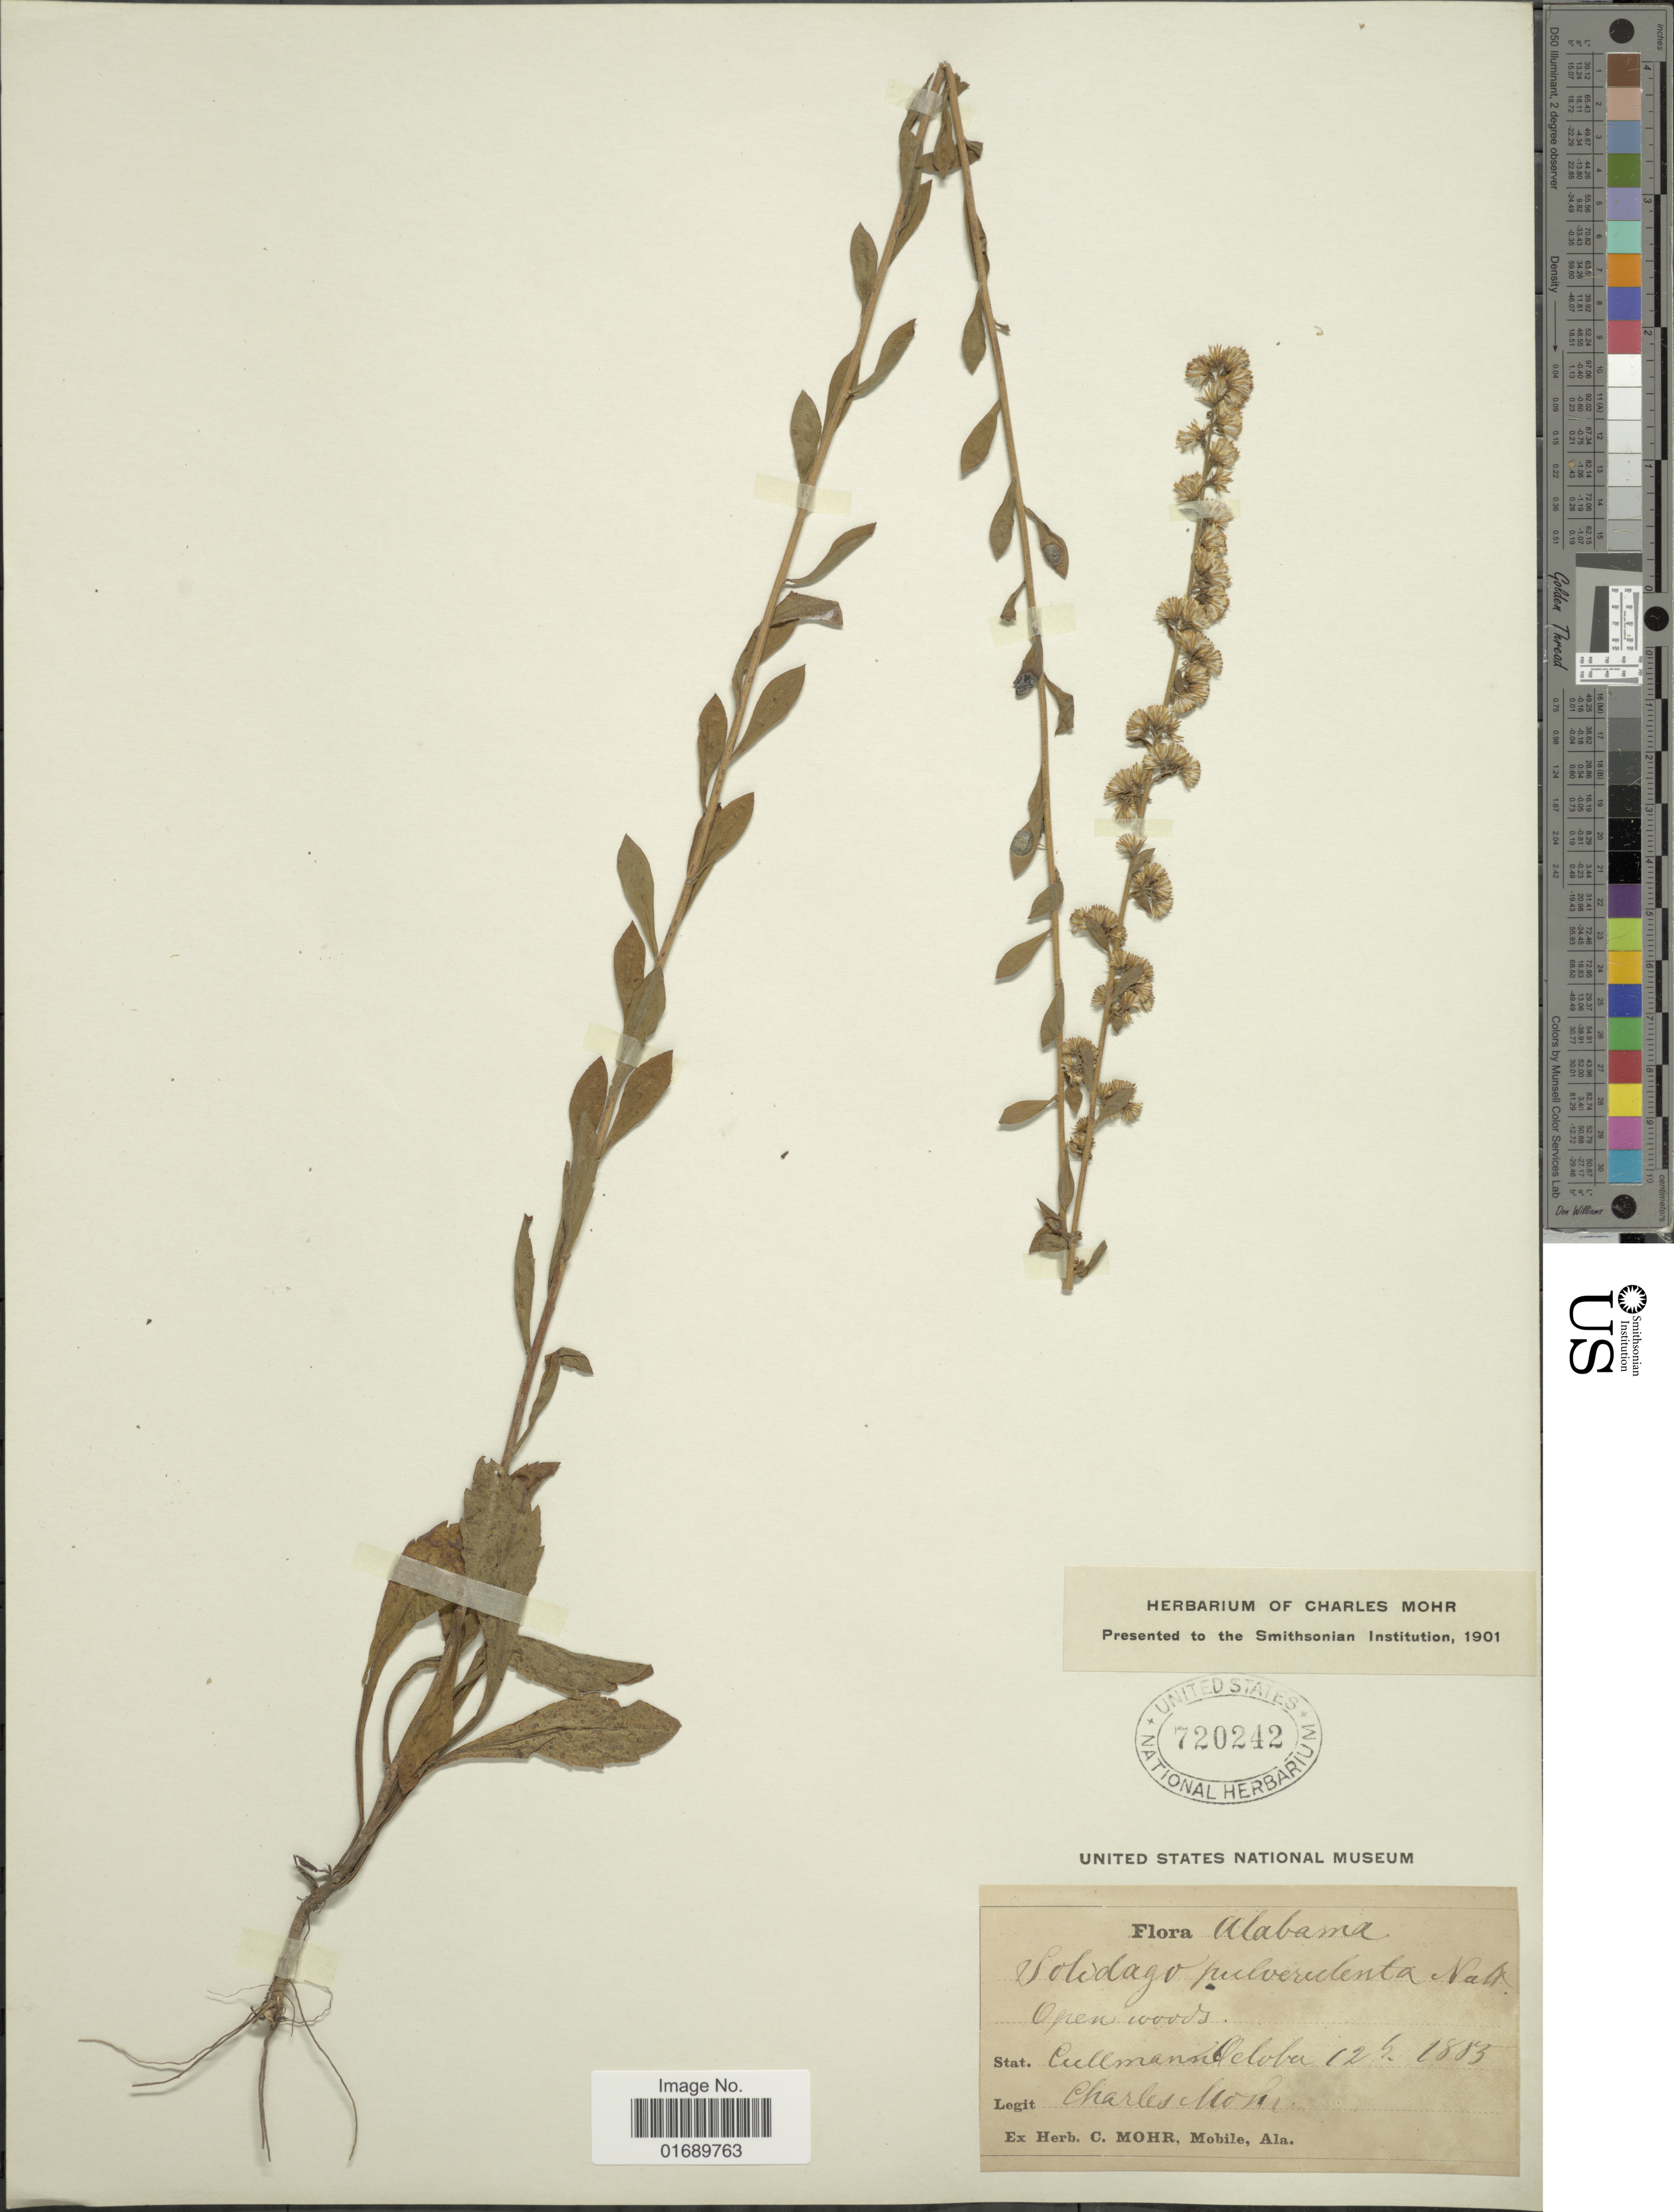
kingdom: Plantae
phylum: Tracheophyta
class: Magnoliopsida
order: Asterales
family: Asteraceae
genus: Solidago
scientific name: Solidago puberula var. pulverulenta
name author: (Nutt.) Chapman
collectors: Mohr, C. T. (herbarium)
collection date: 1883-10-12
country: United States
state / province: Alabama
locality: Open woods, Cullmann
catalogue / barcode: US 720242